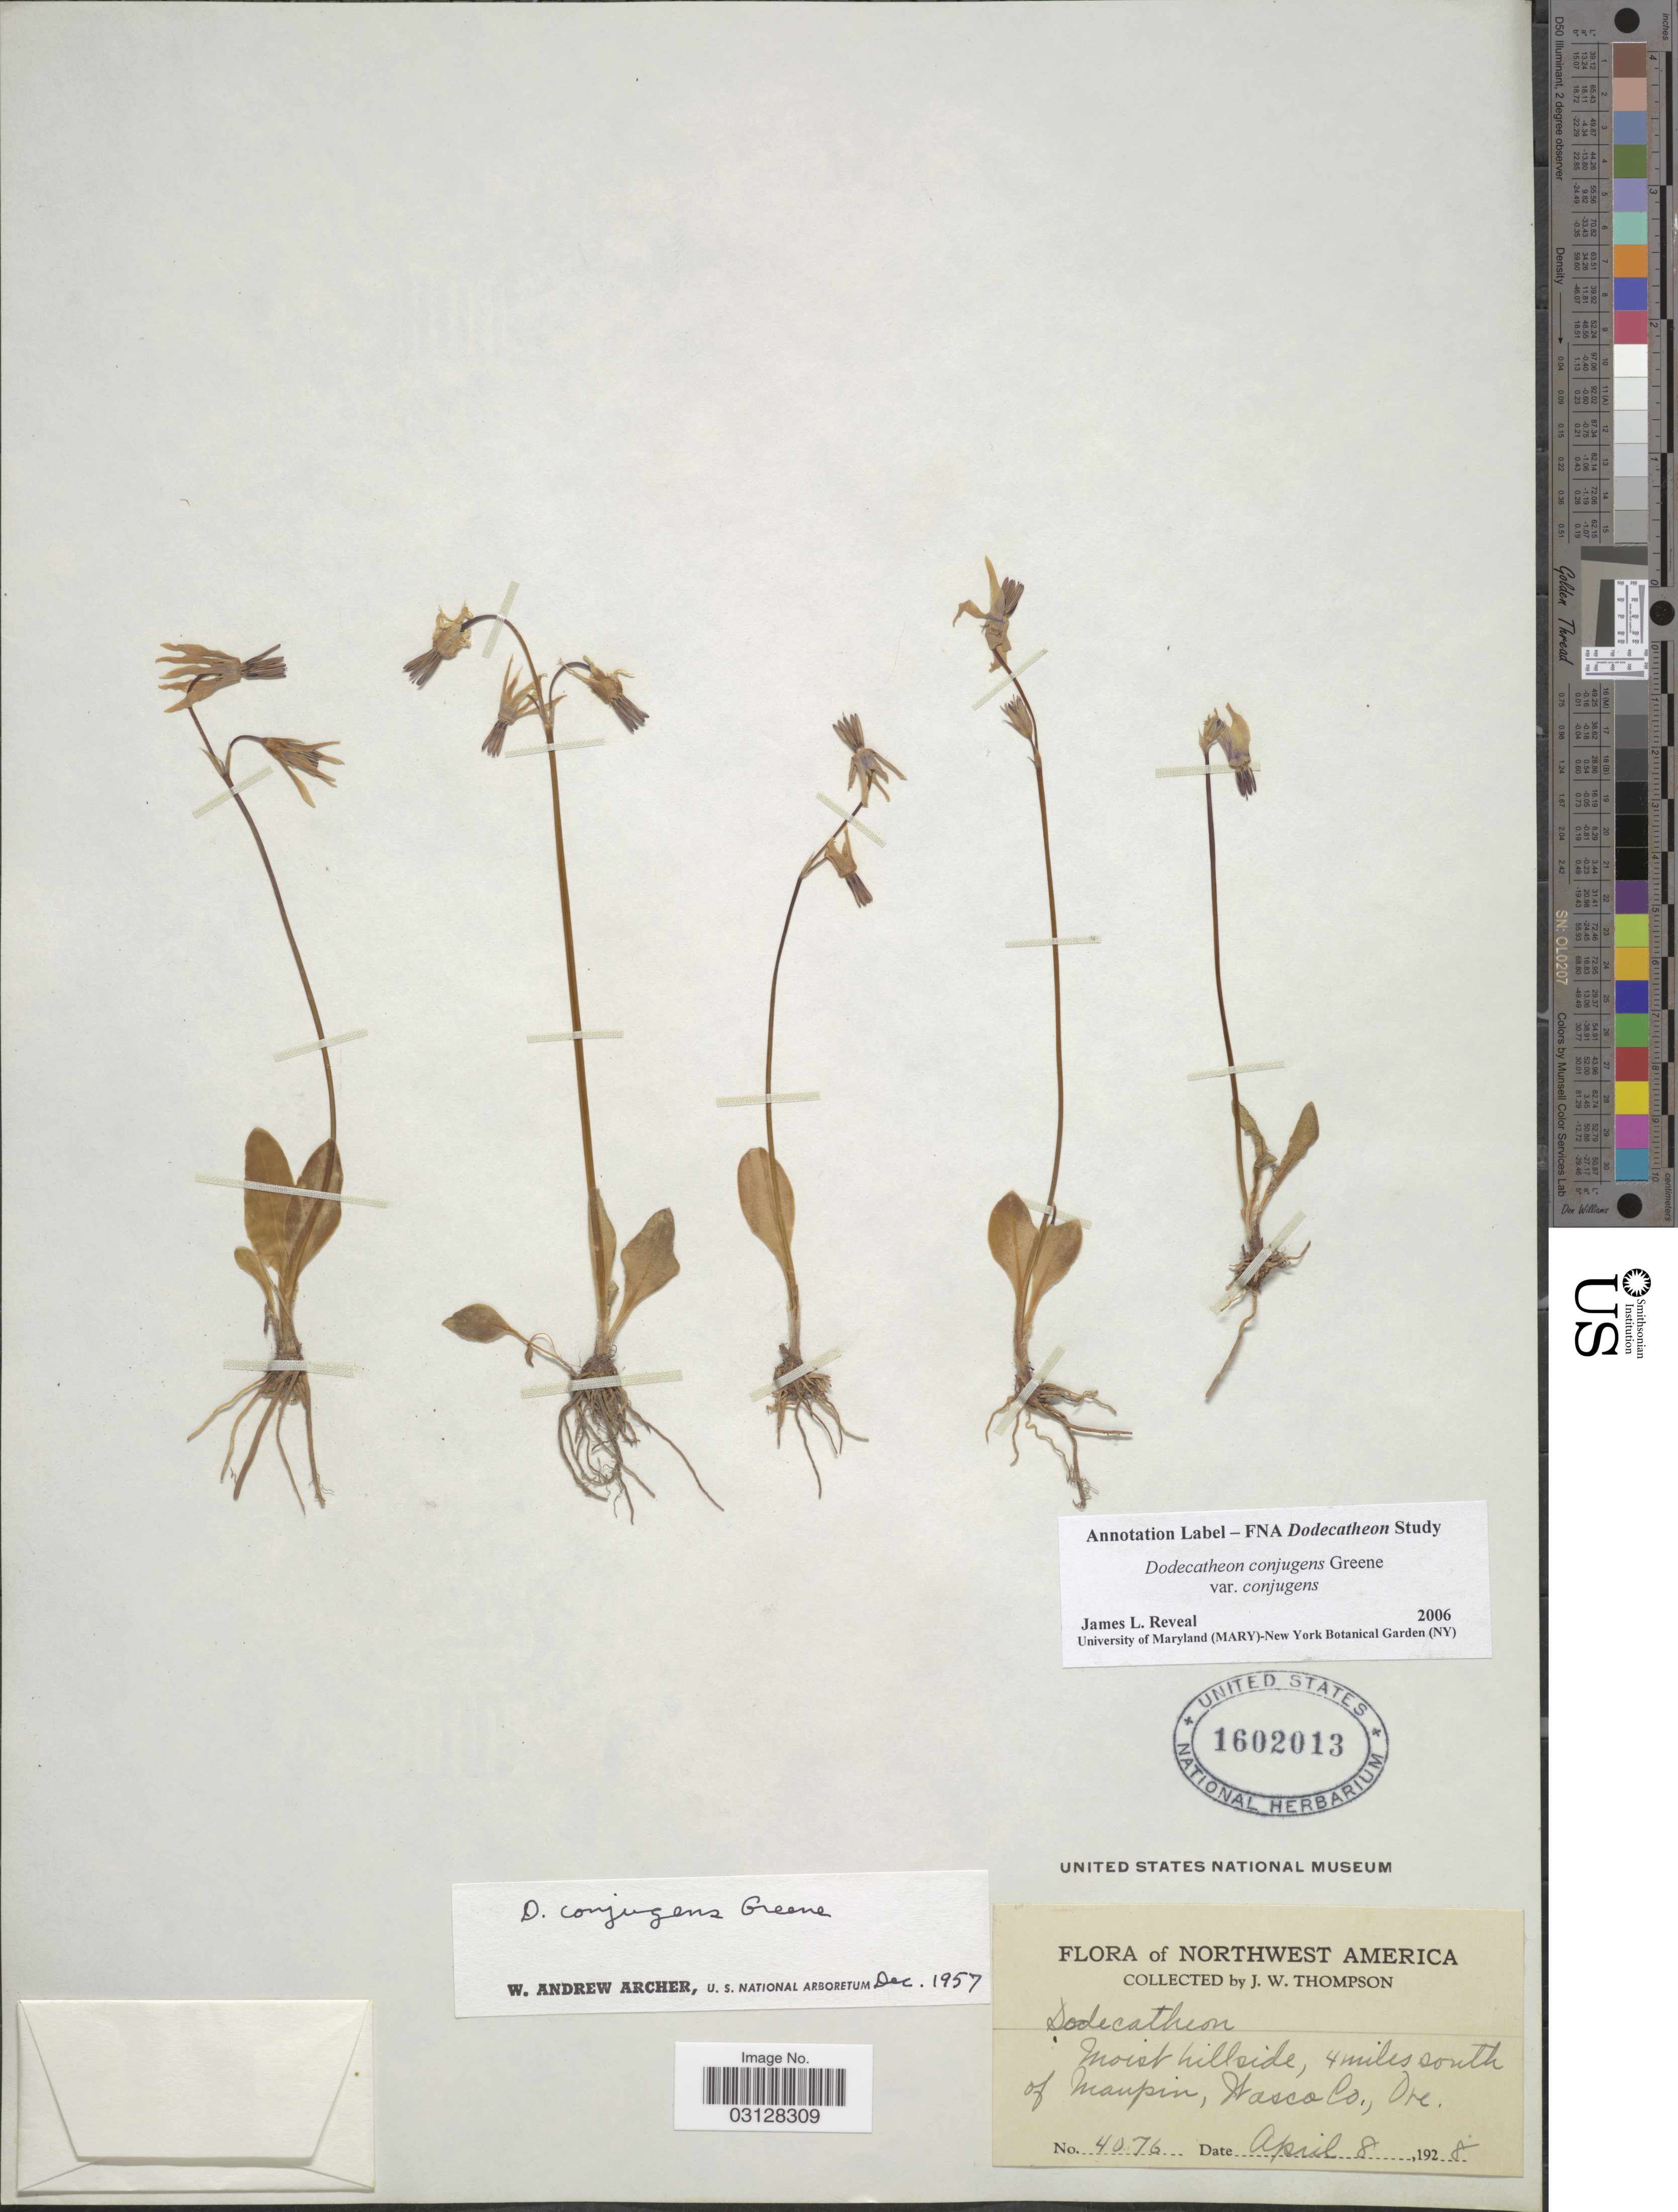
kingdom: Plantae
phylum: Tracheophyta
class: Magnoliopsida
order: Ericales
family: Primulaceae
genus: Dodecatheon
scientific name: Dodecatheon conjugens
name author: Greene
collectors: J. W. Thomson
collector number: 4076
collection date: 1928-04-08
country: United States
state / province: Oregon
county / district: Wasco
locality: Northwest America. Moist hillside, 4 miles south of Maupin, Wasco Co.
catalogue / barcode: US 1602013